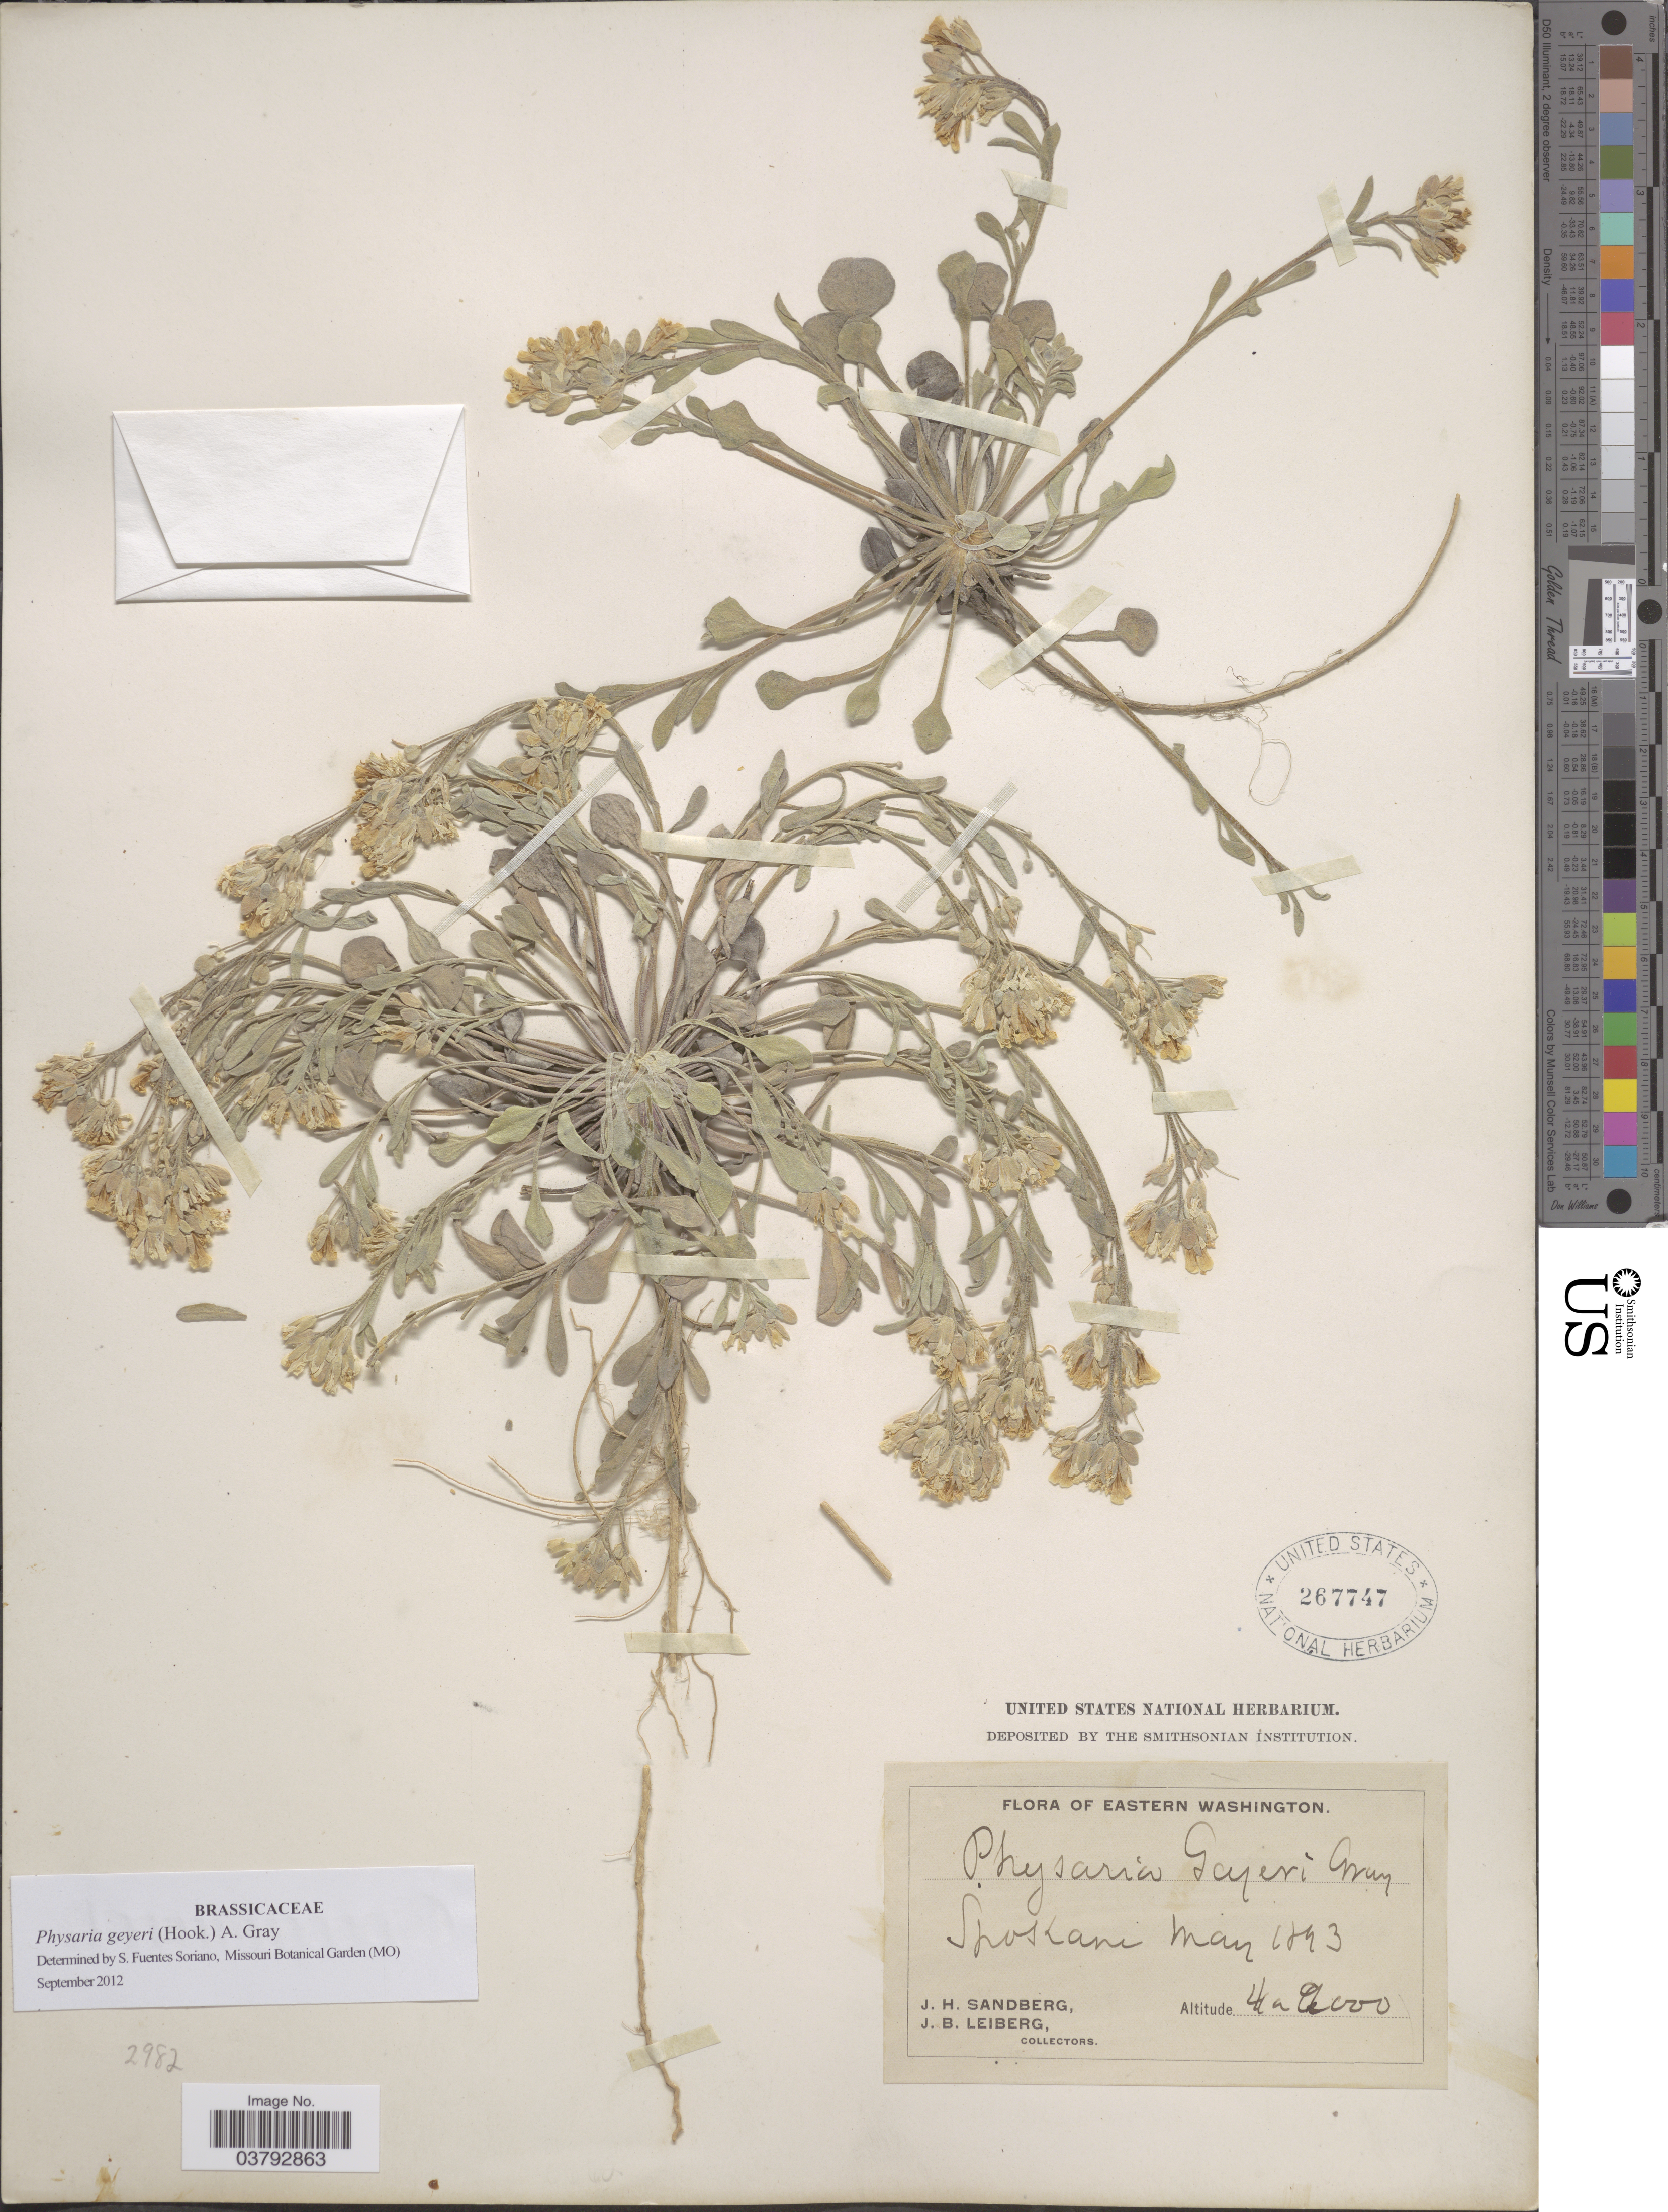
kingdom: Plantae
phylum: Tracheophyta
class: Magnoliopsida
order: Brassicales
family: Brassicaceae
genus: Physaria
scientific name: Physaria geyeri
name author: (Hook.) A. Gray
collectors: J. H. Sandberg & J. B. Leiberg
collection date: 1893-05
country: United States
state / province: Washington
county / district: Spokane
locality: Eastern Washington. Spokane.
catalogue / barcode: US 267747